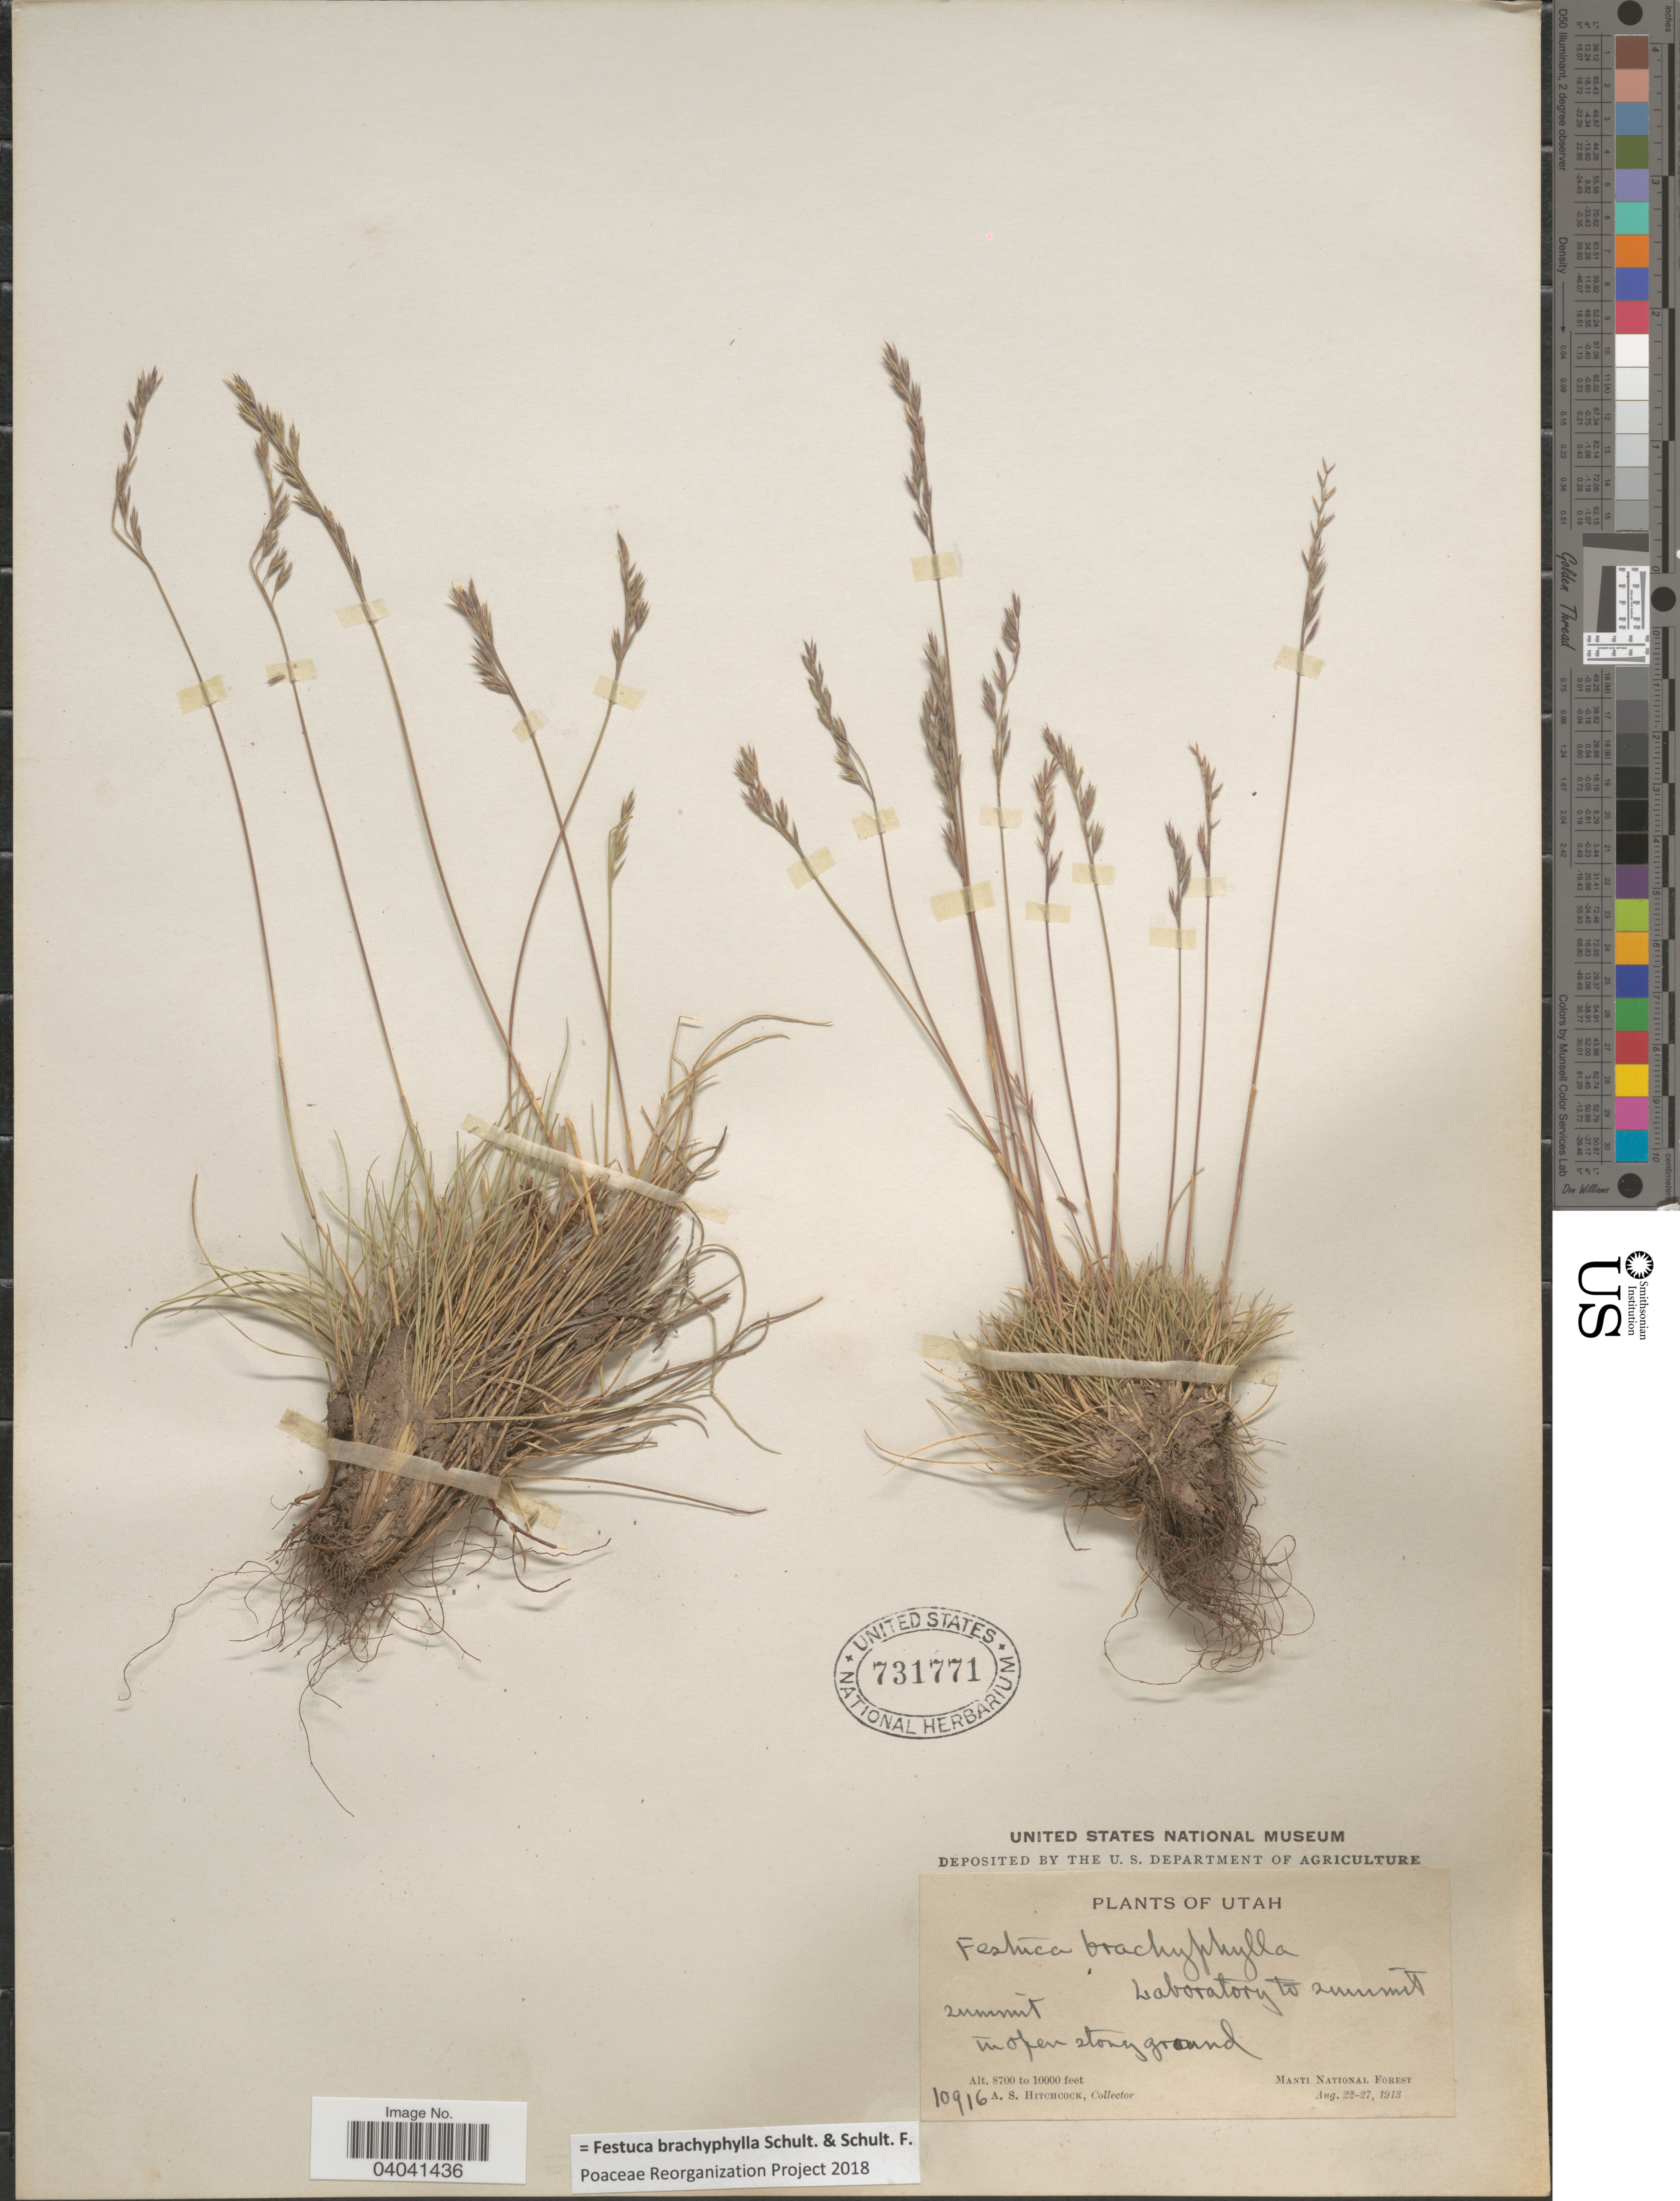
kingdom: Plantae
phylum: Tracheophyta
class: Liliopsida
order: Poales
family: Poaceae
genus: Festuca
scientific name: Festuca brachyphylla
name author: Schult. & Schult. f.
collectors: A. S. Hitchcock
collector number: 10916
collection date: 1913-08-22/1913-08-27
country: United States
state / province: Utah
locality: Laboratory to summit. Summit. Manti National Forest.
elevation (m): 2652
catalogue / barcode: US 731771